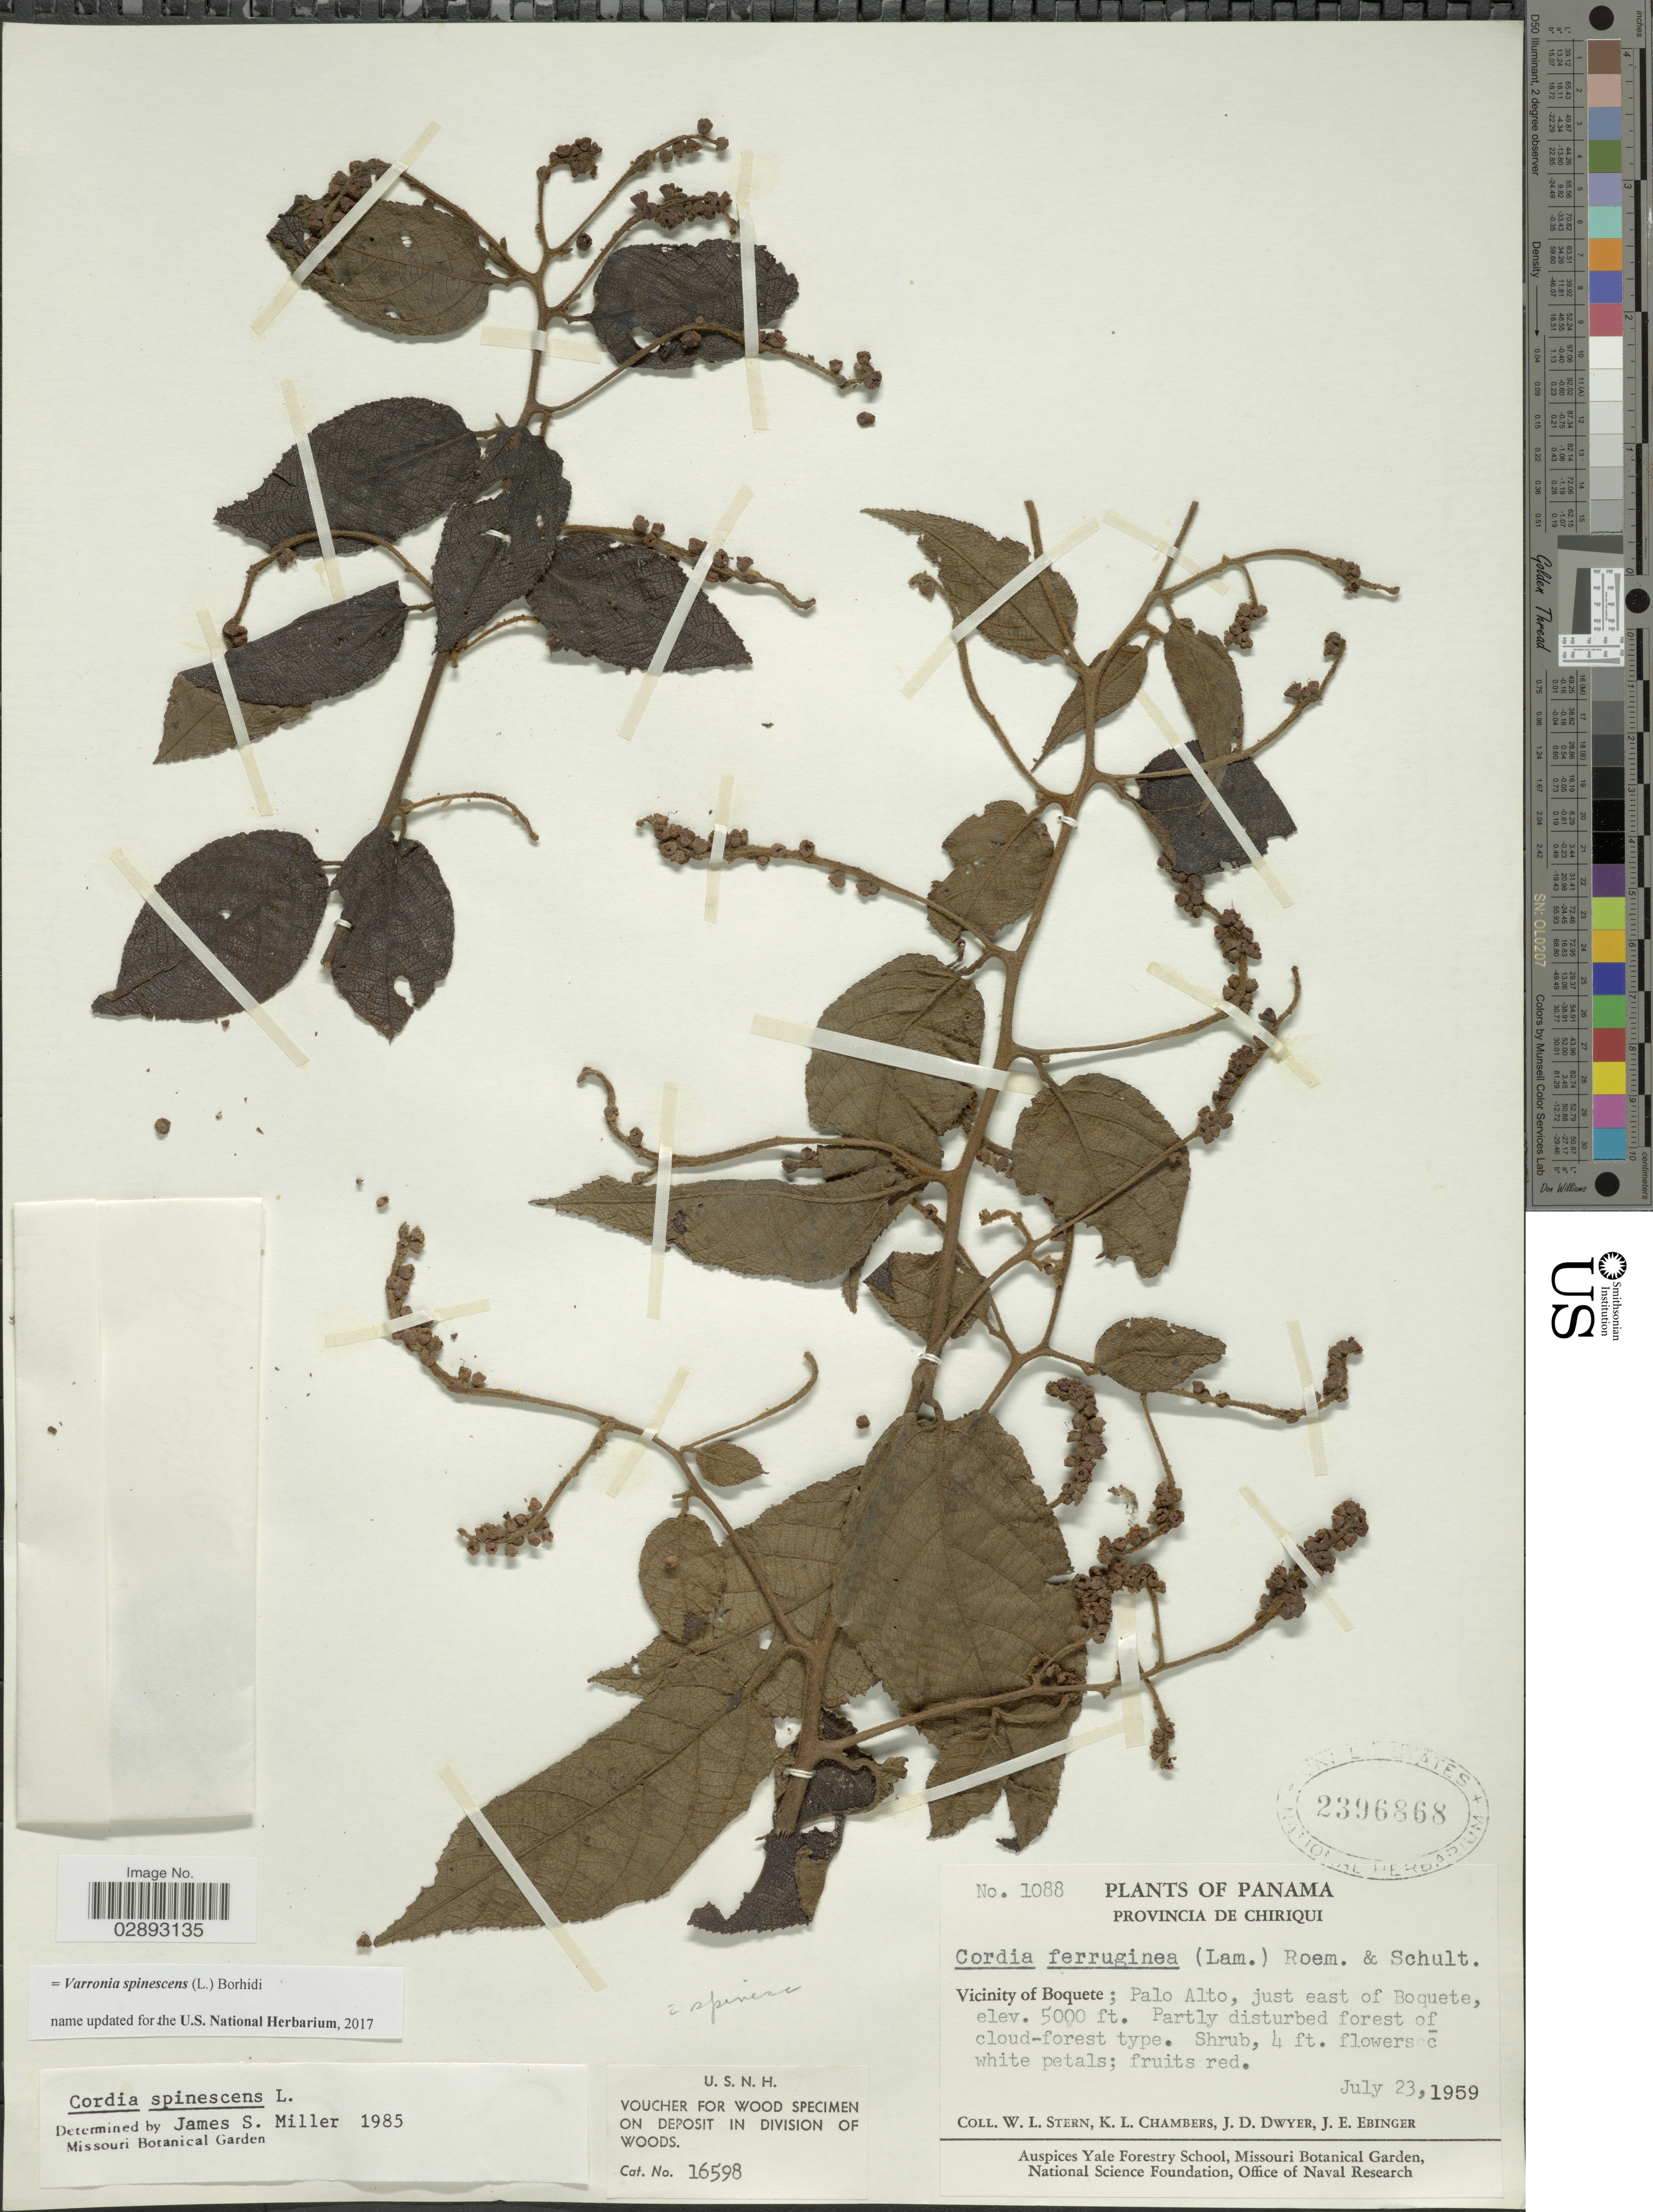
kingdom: Plantae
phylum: Tracheophyta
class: Magnoliopsida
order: Boraginales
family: Cordiaceae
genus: Varronia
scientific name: Varronia spinescens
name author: (L.) Borhidi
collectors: W. L. Stern, K. Chambers, J. D. Dwyer & J. Ebinger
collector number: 1088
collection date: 1959-07-23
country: Panama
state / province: Chiriqui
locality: Provincia de Chiriqui. Vicinity of Boquete; Palo Alto, just east of Boquete.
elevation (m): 1524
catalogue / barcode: US 2396868